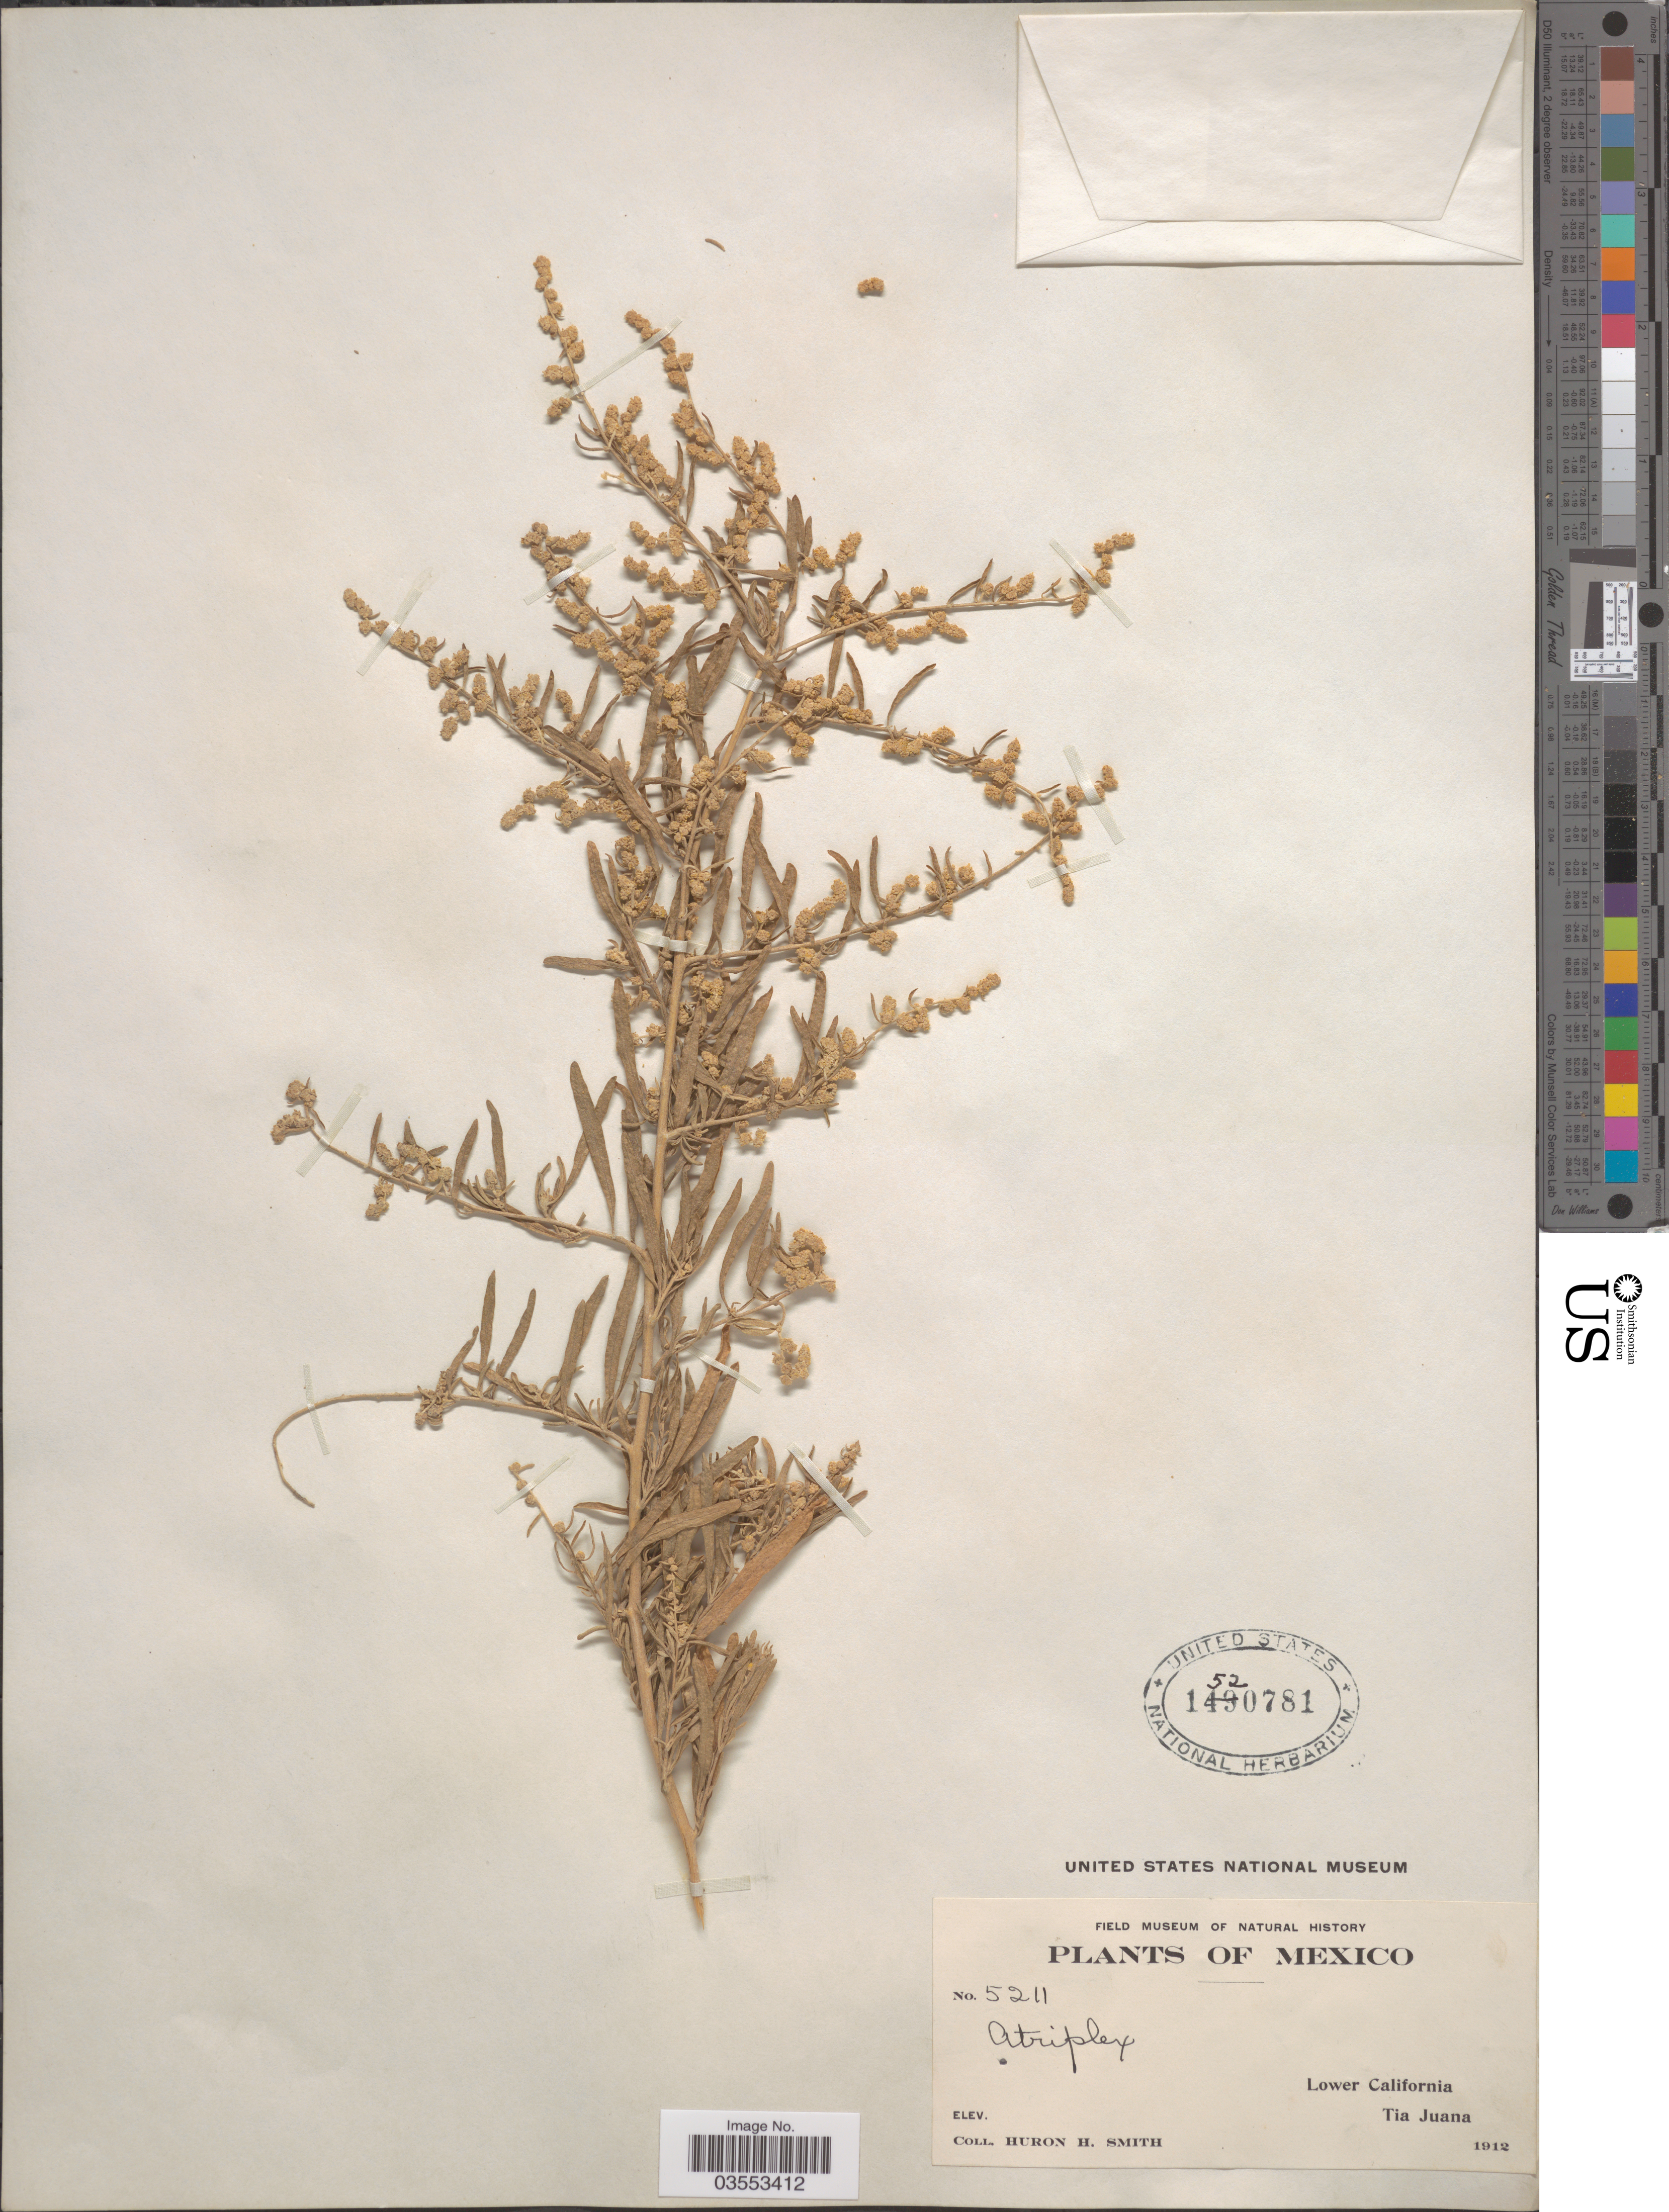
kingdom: Plantae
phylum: Tracheophyta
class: Magnoliopsida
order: Caryophyllales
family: Amaranthaceae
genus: Atriplex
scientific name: Atriplex sp.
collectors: Huron H. Smith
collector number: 5211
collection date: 1912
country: Mexico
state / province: Baja California Norte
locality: Lower California. Tia Juana.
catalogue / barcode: US 1520781